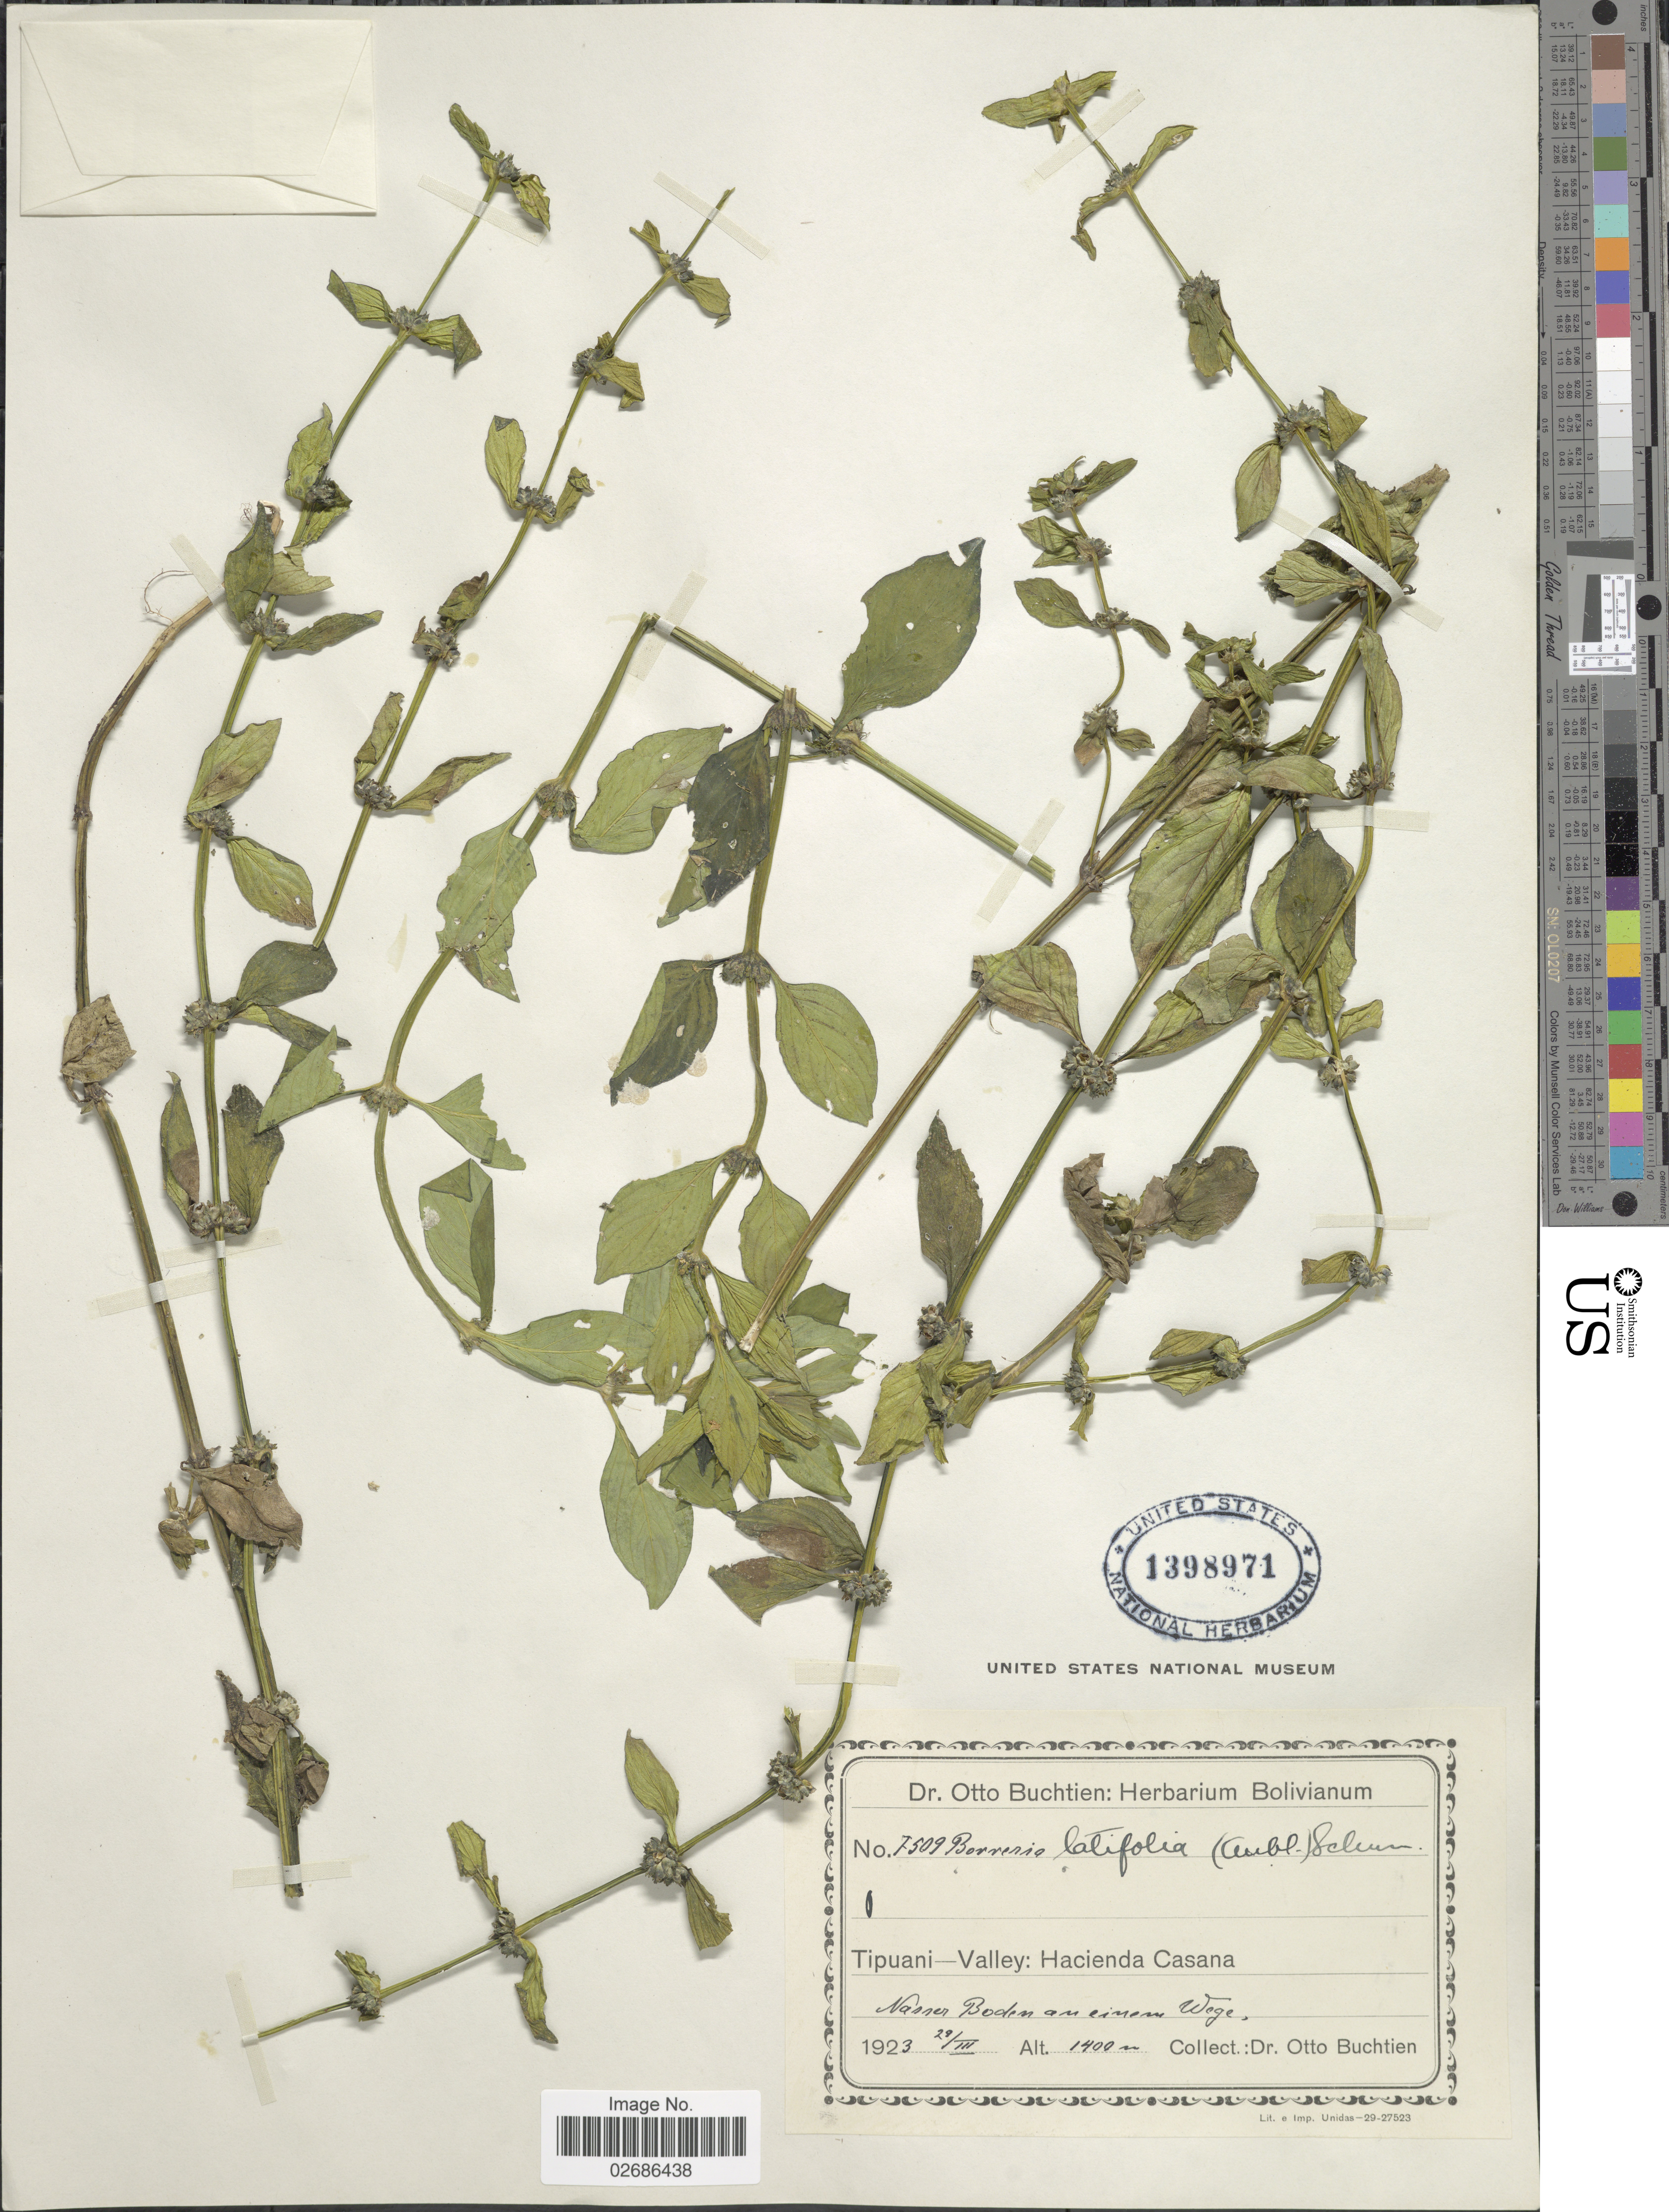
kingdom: Plantae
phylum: Tracheophyta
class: Magnoliopsida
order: Gentianales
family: Rubiaceae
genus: Borreria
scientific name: Borreria latifolia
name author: (Aubl.) K. Schum.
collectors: O. Buchtien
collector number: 7509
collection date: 1923-03-29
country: Bolivia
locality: Tipuani - Valley: Hacienda Casana.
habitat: Nasser Boden an einem Wege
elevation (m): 1400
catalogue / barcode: US 1398971